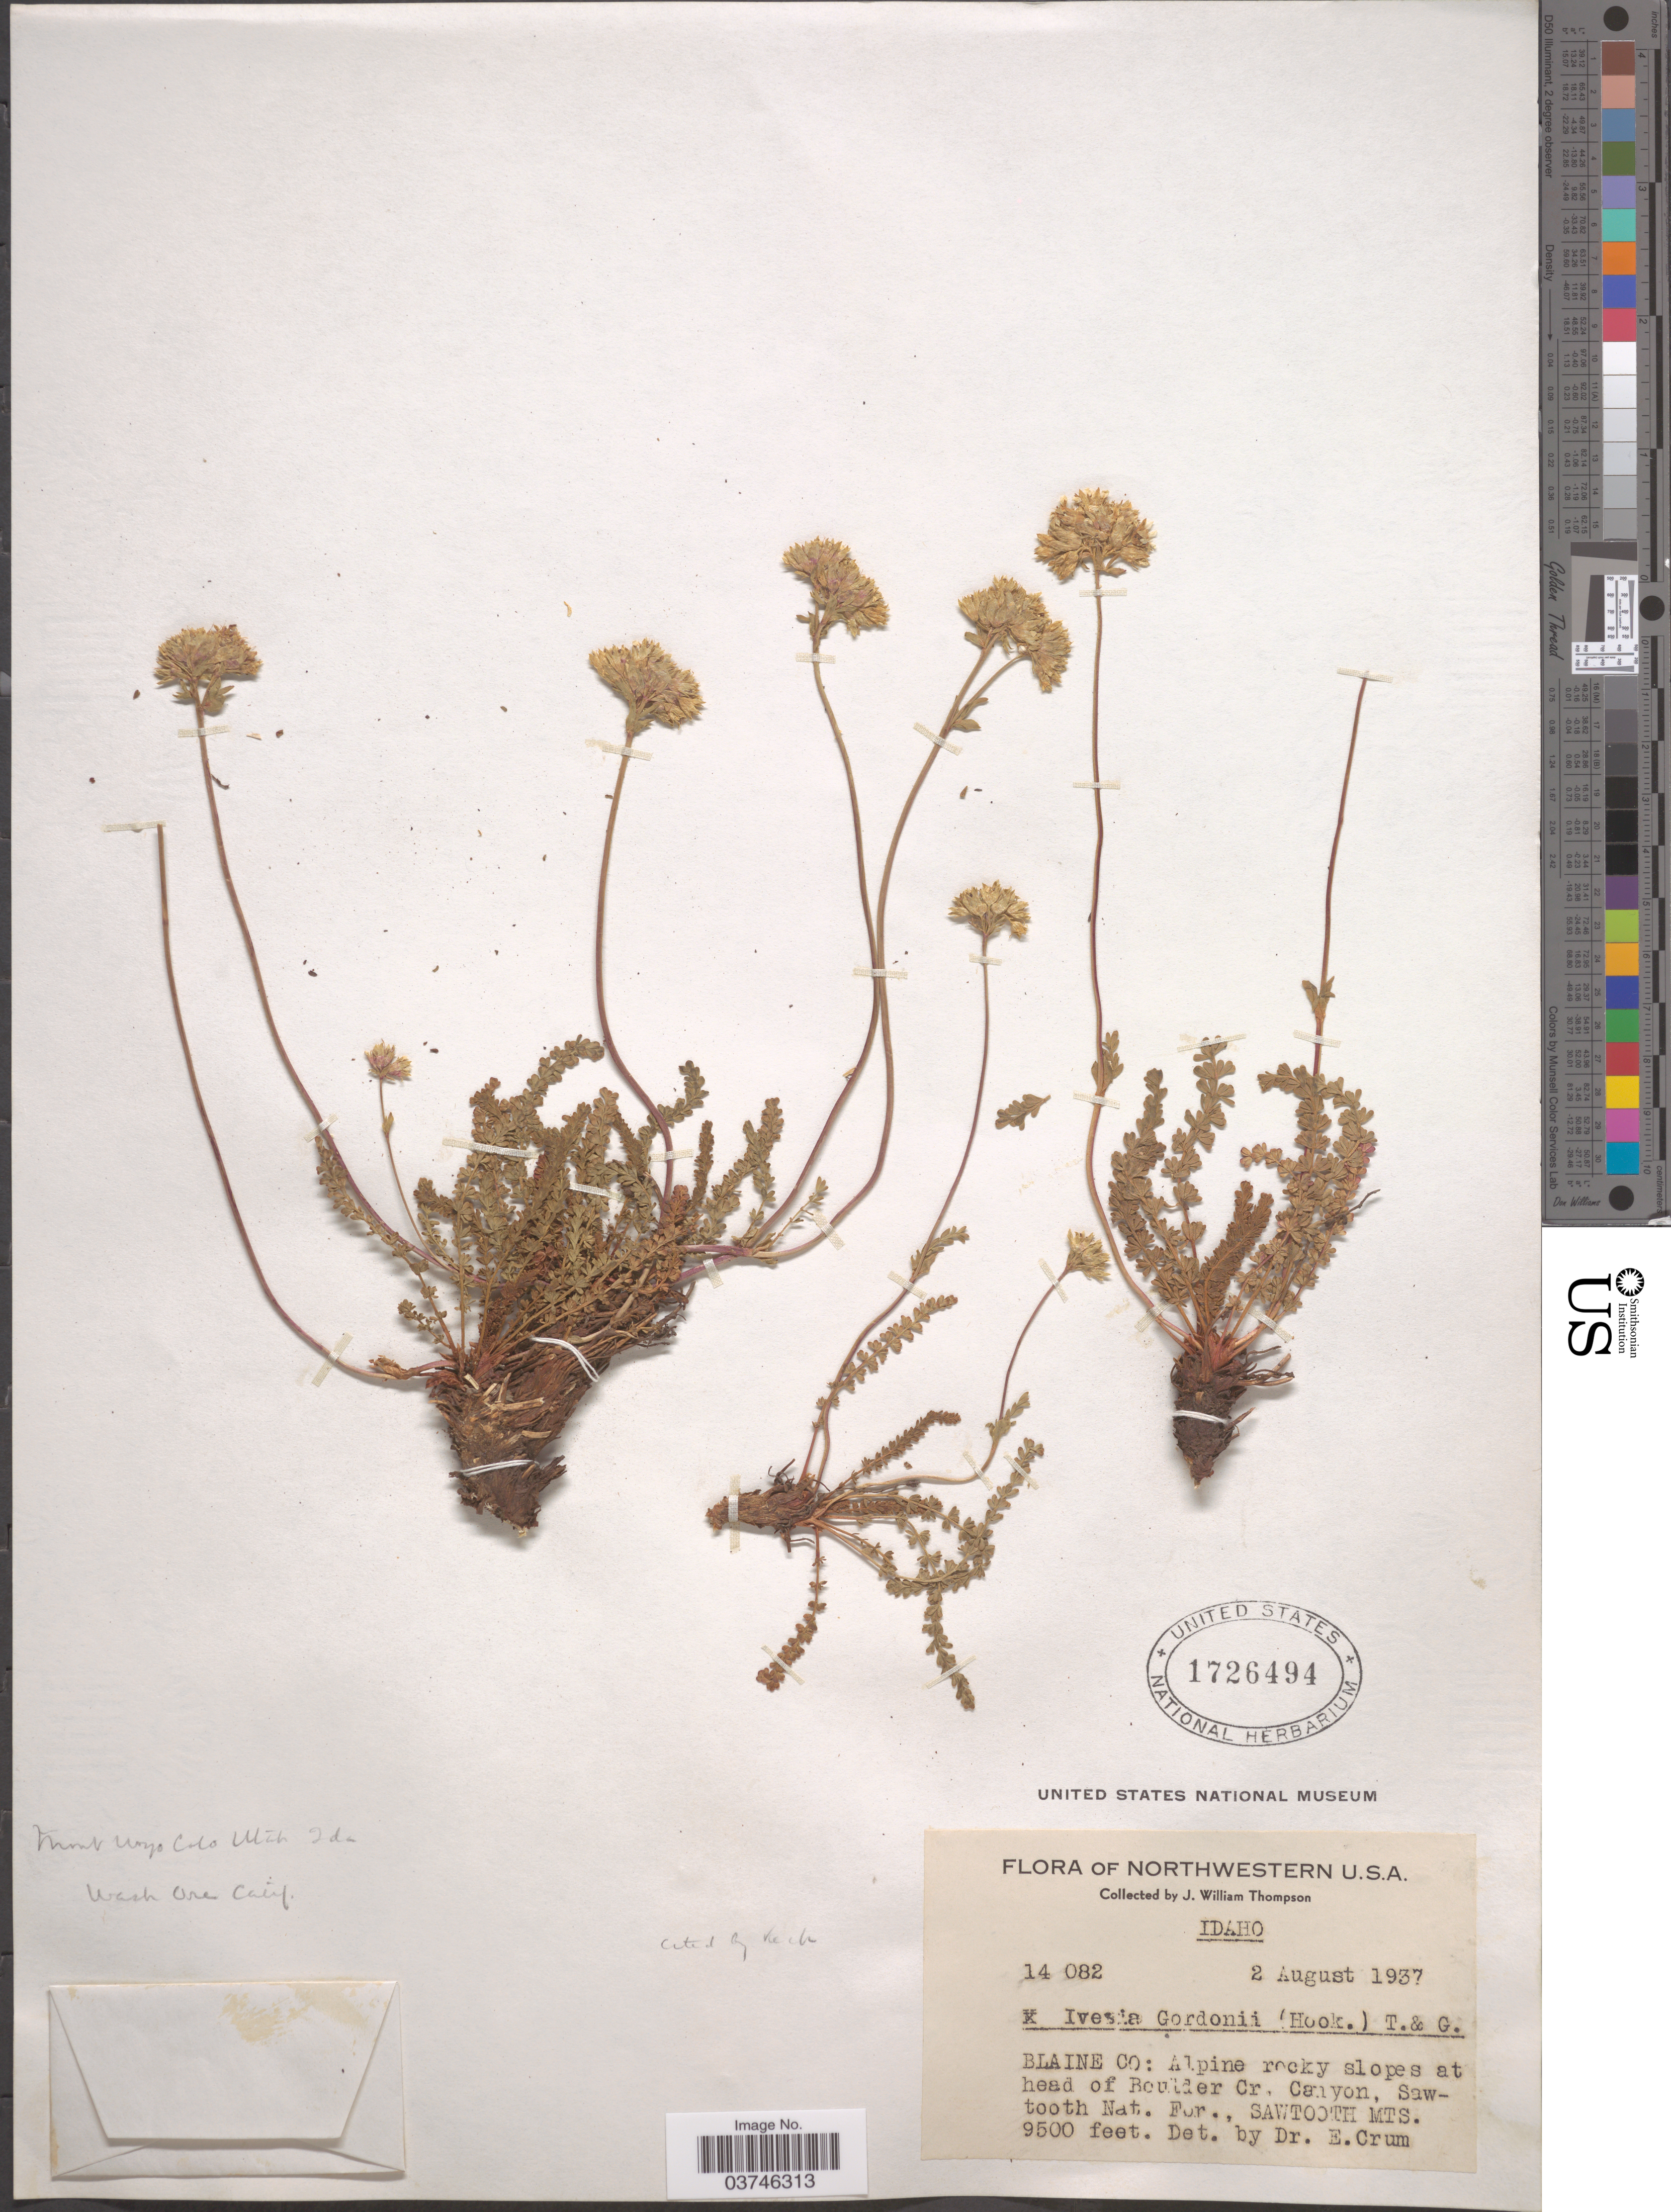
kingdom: Plantae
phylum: Tracheophyta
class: Magnoliopsida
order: Rosales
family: Rosaceae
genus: Potentilla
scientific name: Potentilla gordonii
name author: (Hook.) Greene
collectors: J. W. Thompson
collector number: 14082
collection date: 1937-08-02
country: United States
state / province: Idaho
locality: Northwestern U.S.A. Blaine Co: Alpine rocky slopes at head of Boulder Cr. Canyon, Sawtooth Nat. For., Sawtooth Mts.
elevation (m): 2896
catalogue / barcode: US 1726494